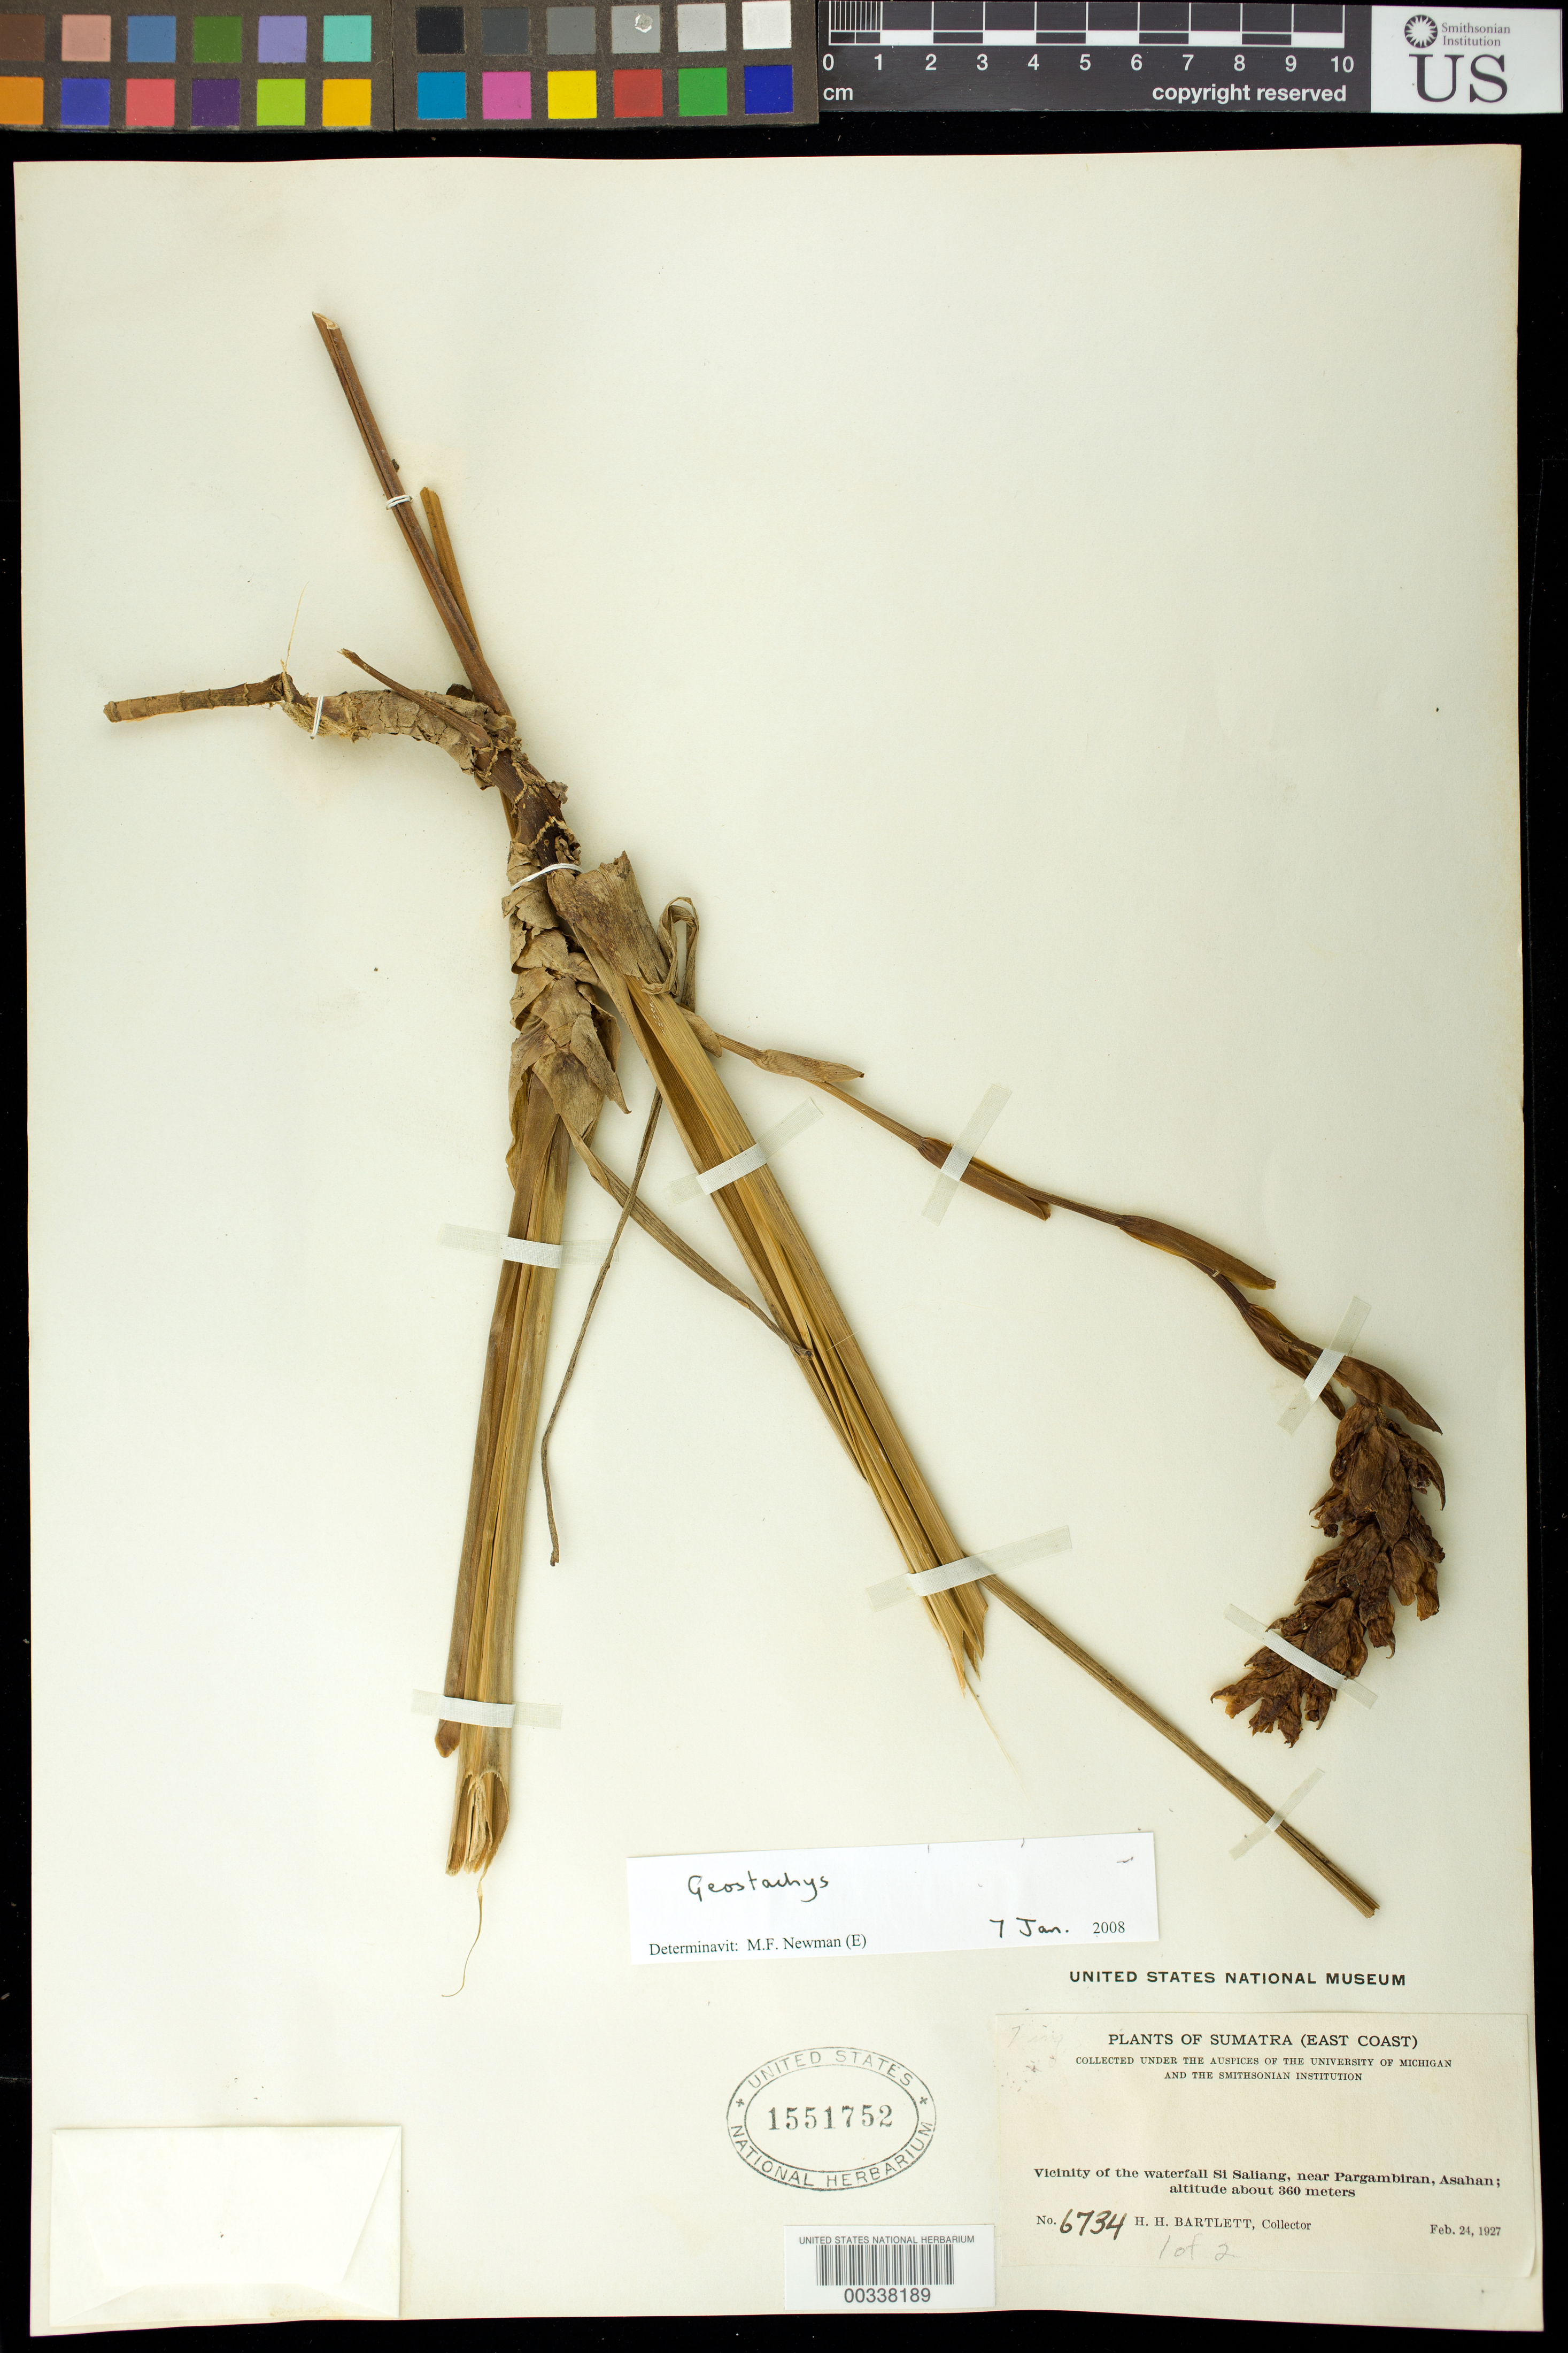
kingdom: Plantae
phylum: Tracheophyta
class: Liliopsida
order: Zingiberales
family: Zingiberaceae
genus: Geostachys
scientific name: Geostachys sp.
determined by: Newman, M. F.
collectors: H. H. Bartlett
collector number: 6734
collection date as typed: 24 Feb 1927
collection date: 1927-02-24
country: Indonesia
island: Sumatra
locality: (east coast), vicinity of waterfall si saliang, near pargambiran, asahan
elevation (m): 360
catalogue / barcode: US 1551752